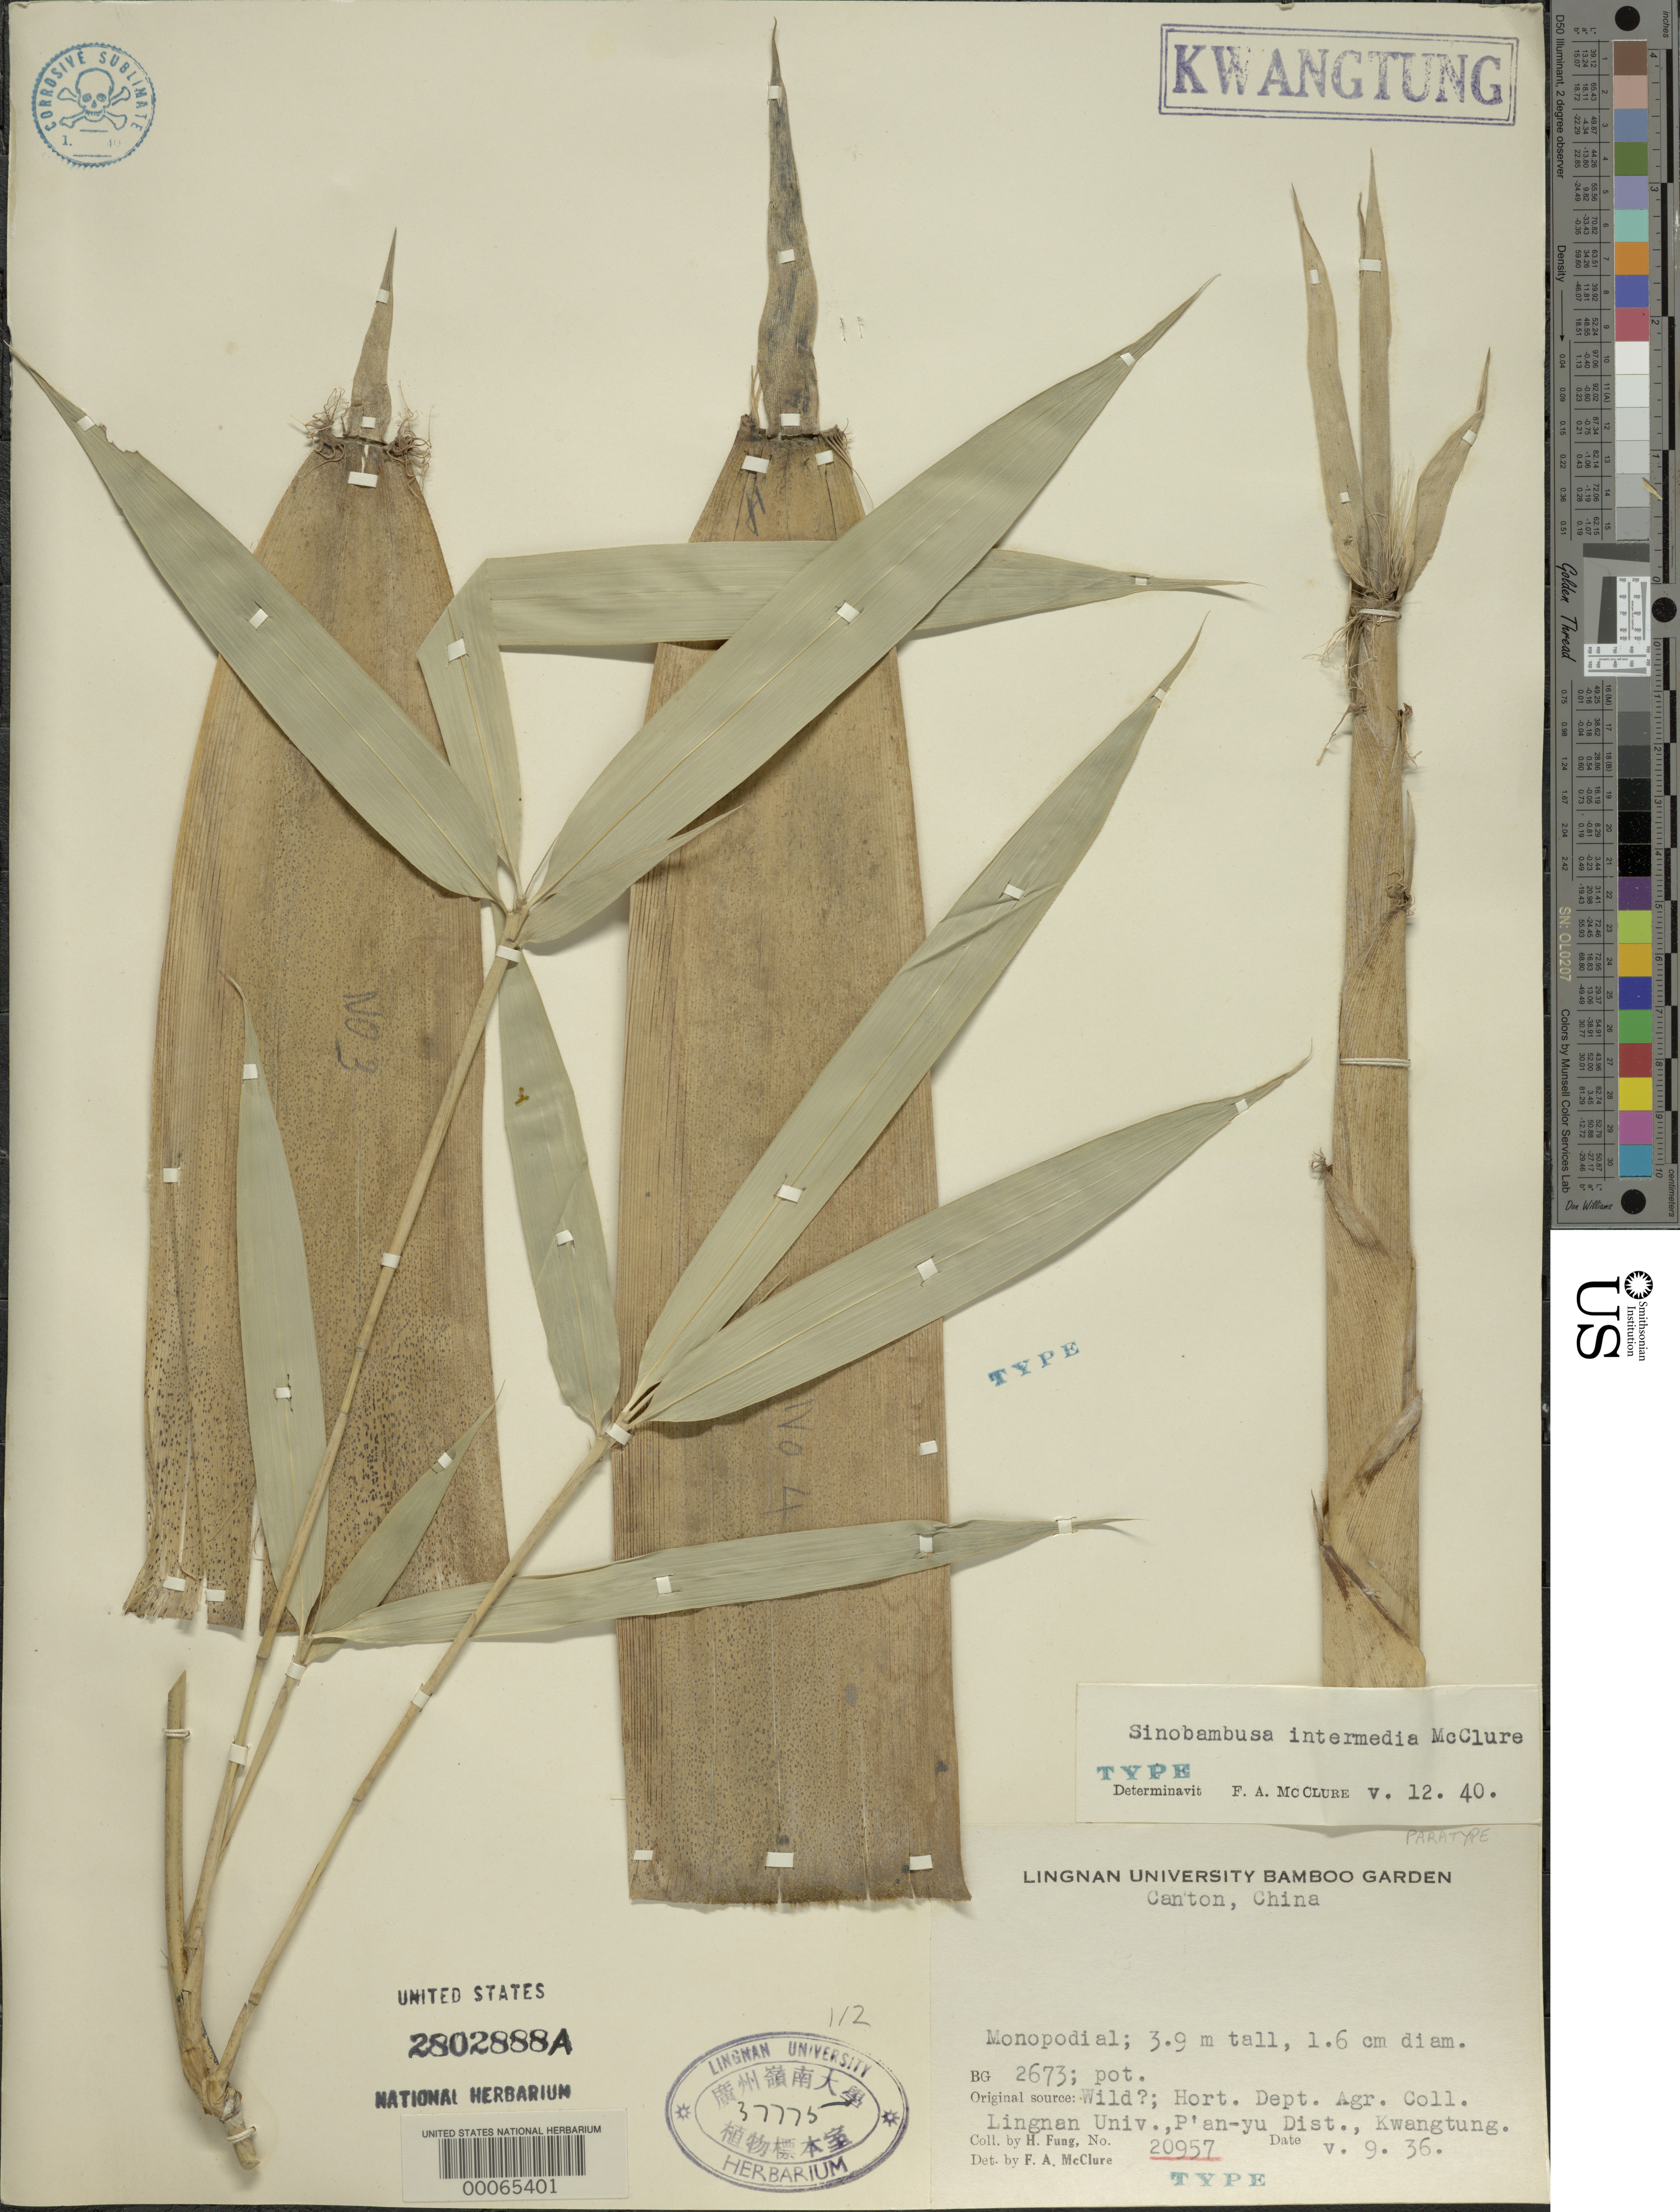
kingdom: Plantae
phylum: Tracheophyta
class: Liliopsida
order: Poales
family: Poaceae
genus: Sinobambusa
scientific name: Sinobambusa intermedia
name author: McClure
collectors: H. L. Fung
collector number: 20957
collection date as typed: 09 May 1936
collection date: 1936-05-09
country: China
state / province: Guangdong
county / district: Guangzhou ?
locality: P'an-yu dist.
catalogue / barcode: US 2802888A